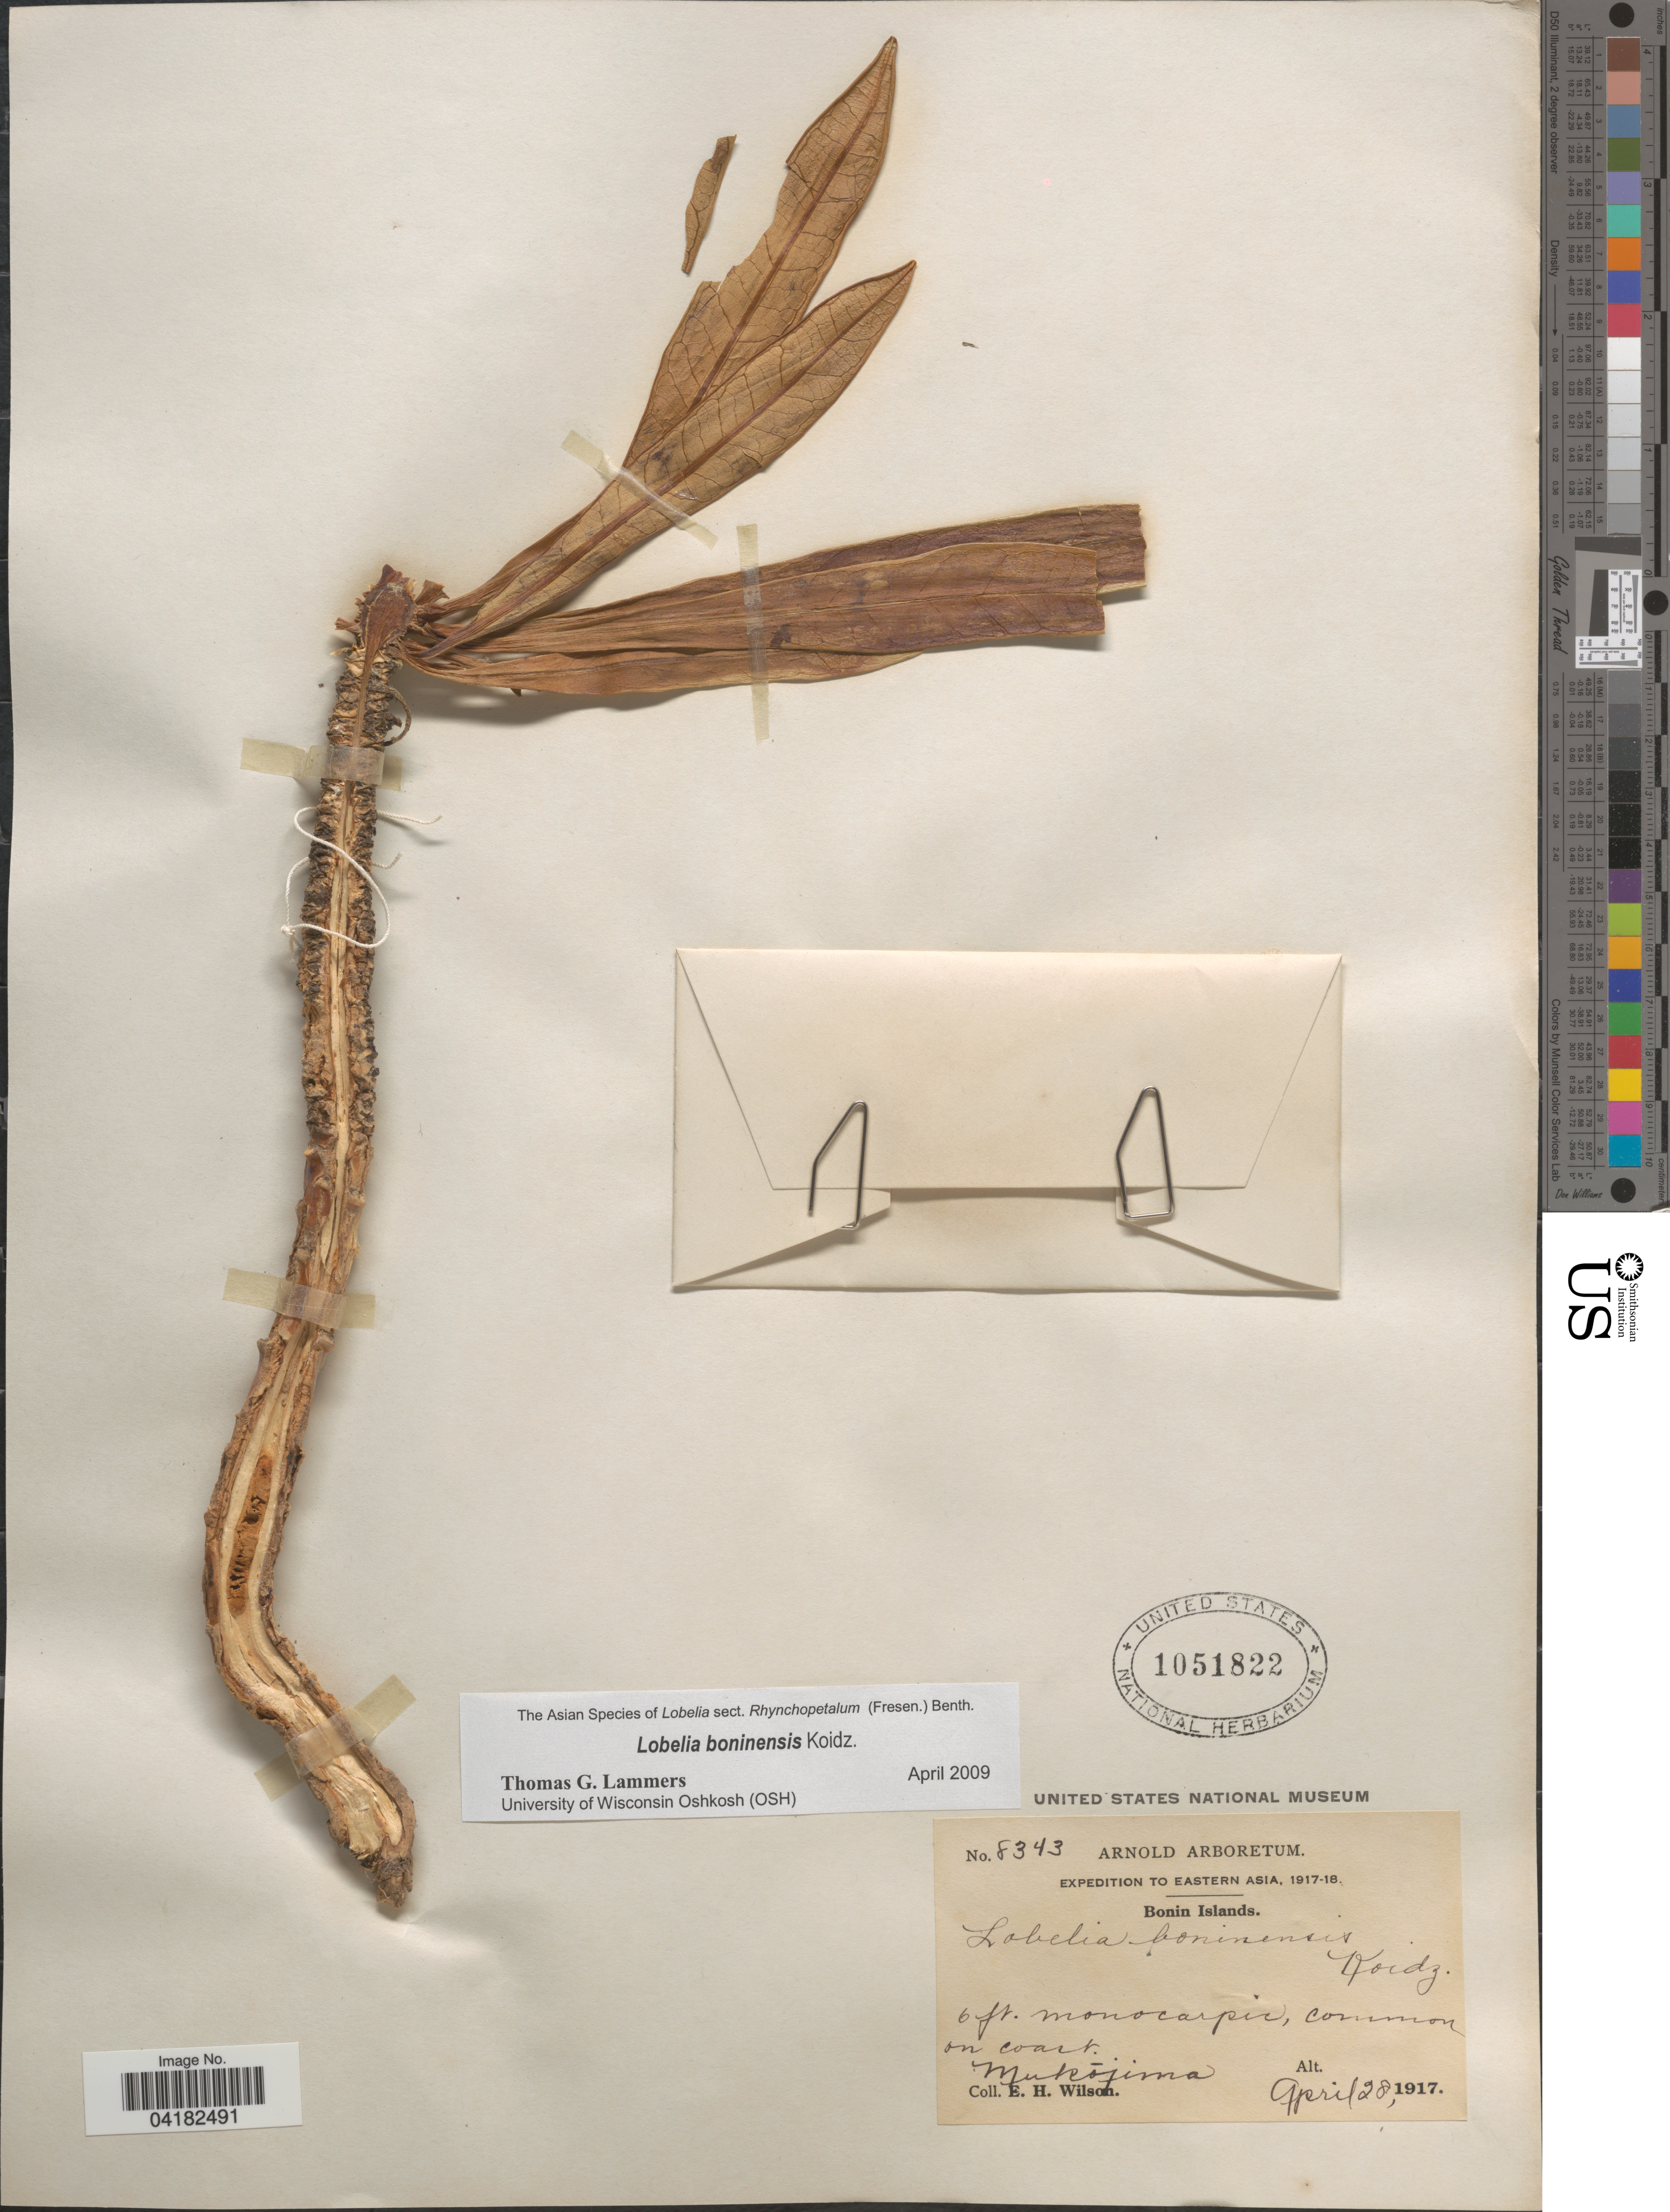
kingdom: Plantae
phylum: Tracheophyta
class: Magnoliopsida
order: Asterales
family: Campanulaceae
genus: Lobelia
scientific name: Lobelia boninensis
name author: Koidz.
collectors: E. Wilson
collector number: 8343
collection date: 1917-04-28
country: Japan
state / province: Tokyo, Federal City of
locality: Expedition to Eastern Asia, 1917-18. Bonin Islands. Mukōjima.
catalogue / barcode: US 1051822